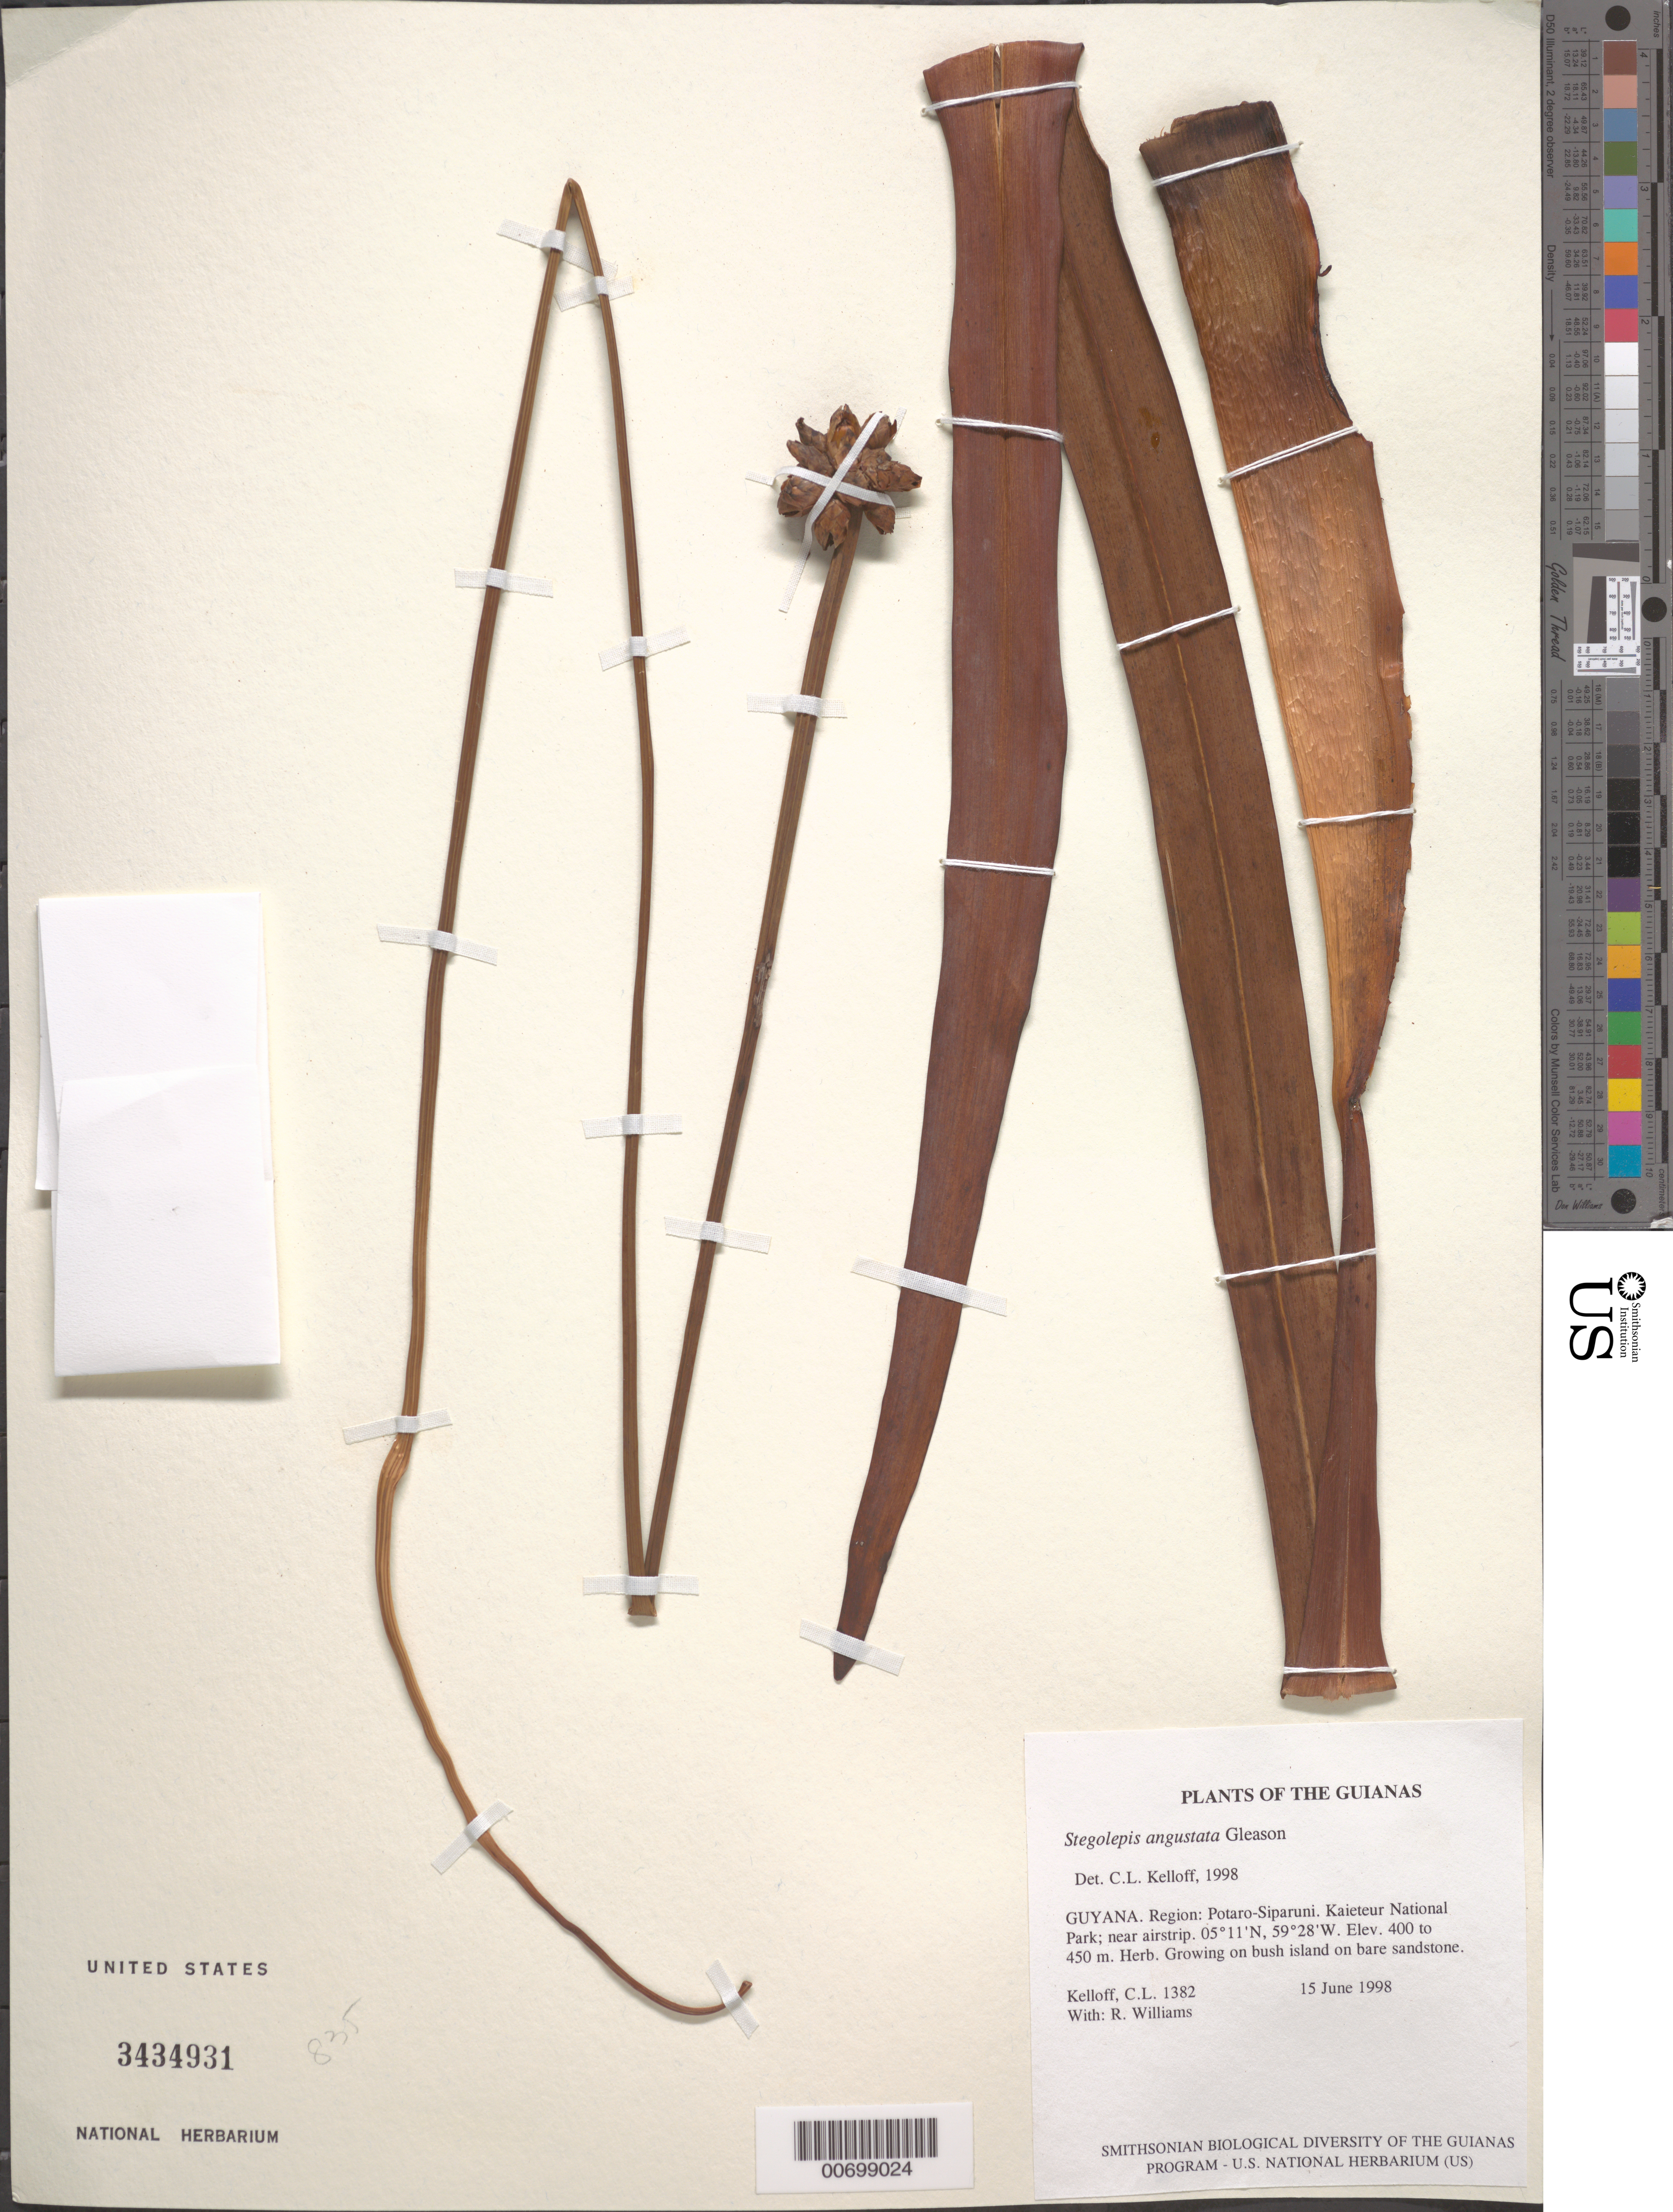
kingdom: Plantae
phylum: Tracheophyta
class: Liliopsida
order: Poales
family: Rapateaceae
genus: Stegolepis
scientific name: Stegolepis angustata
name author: Gleason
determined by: Kelloff, Carol L., (US), Smithsonian Institution - National Museum of Natural History (UNITED STATES)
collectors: C. L. Kelloff & R. Williams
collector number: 1382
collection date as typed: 15 June 1998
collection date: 1998-06-15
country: Guyana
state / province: Potaro-Siparuni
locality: Kaieteur National Park; near airstrip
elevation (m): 400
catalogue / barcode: US 3434931